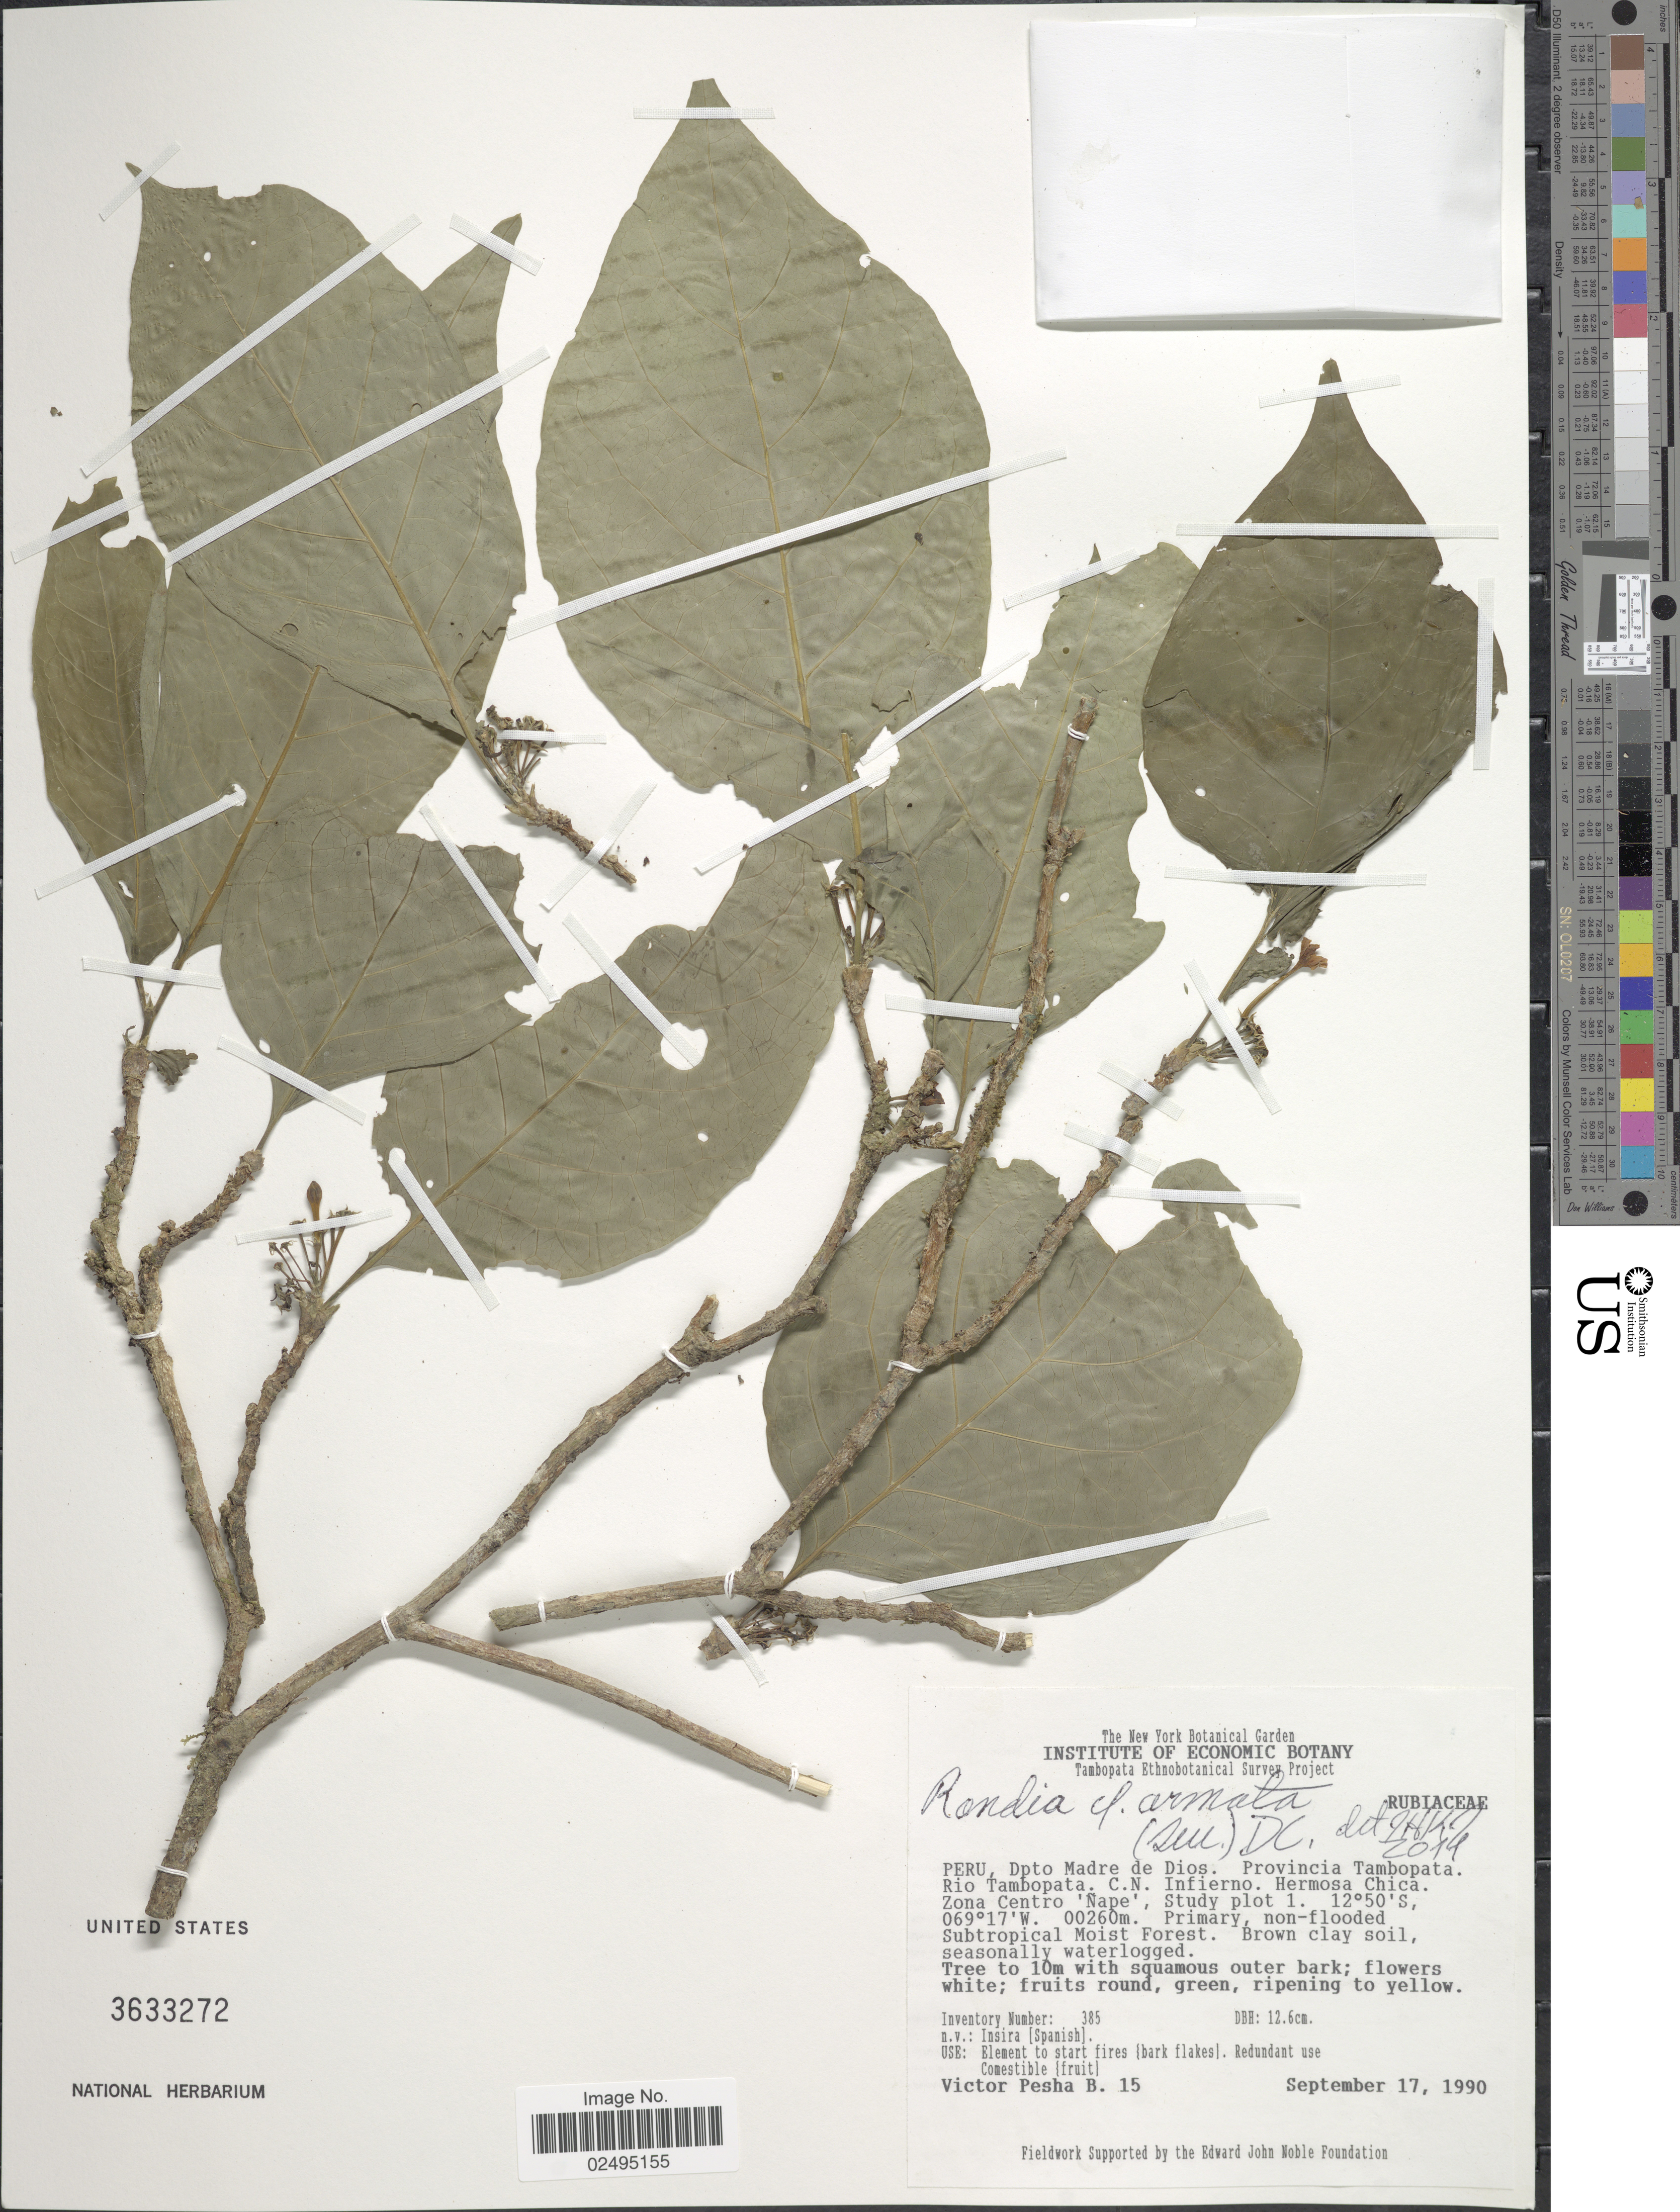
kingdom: Plantae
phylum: Tracheophyta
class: Magnoliopsida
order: Gentianales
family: Rubiaceae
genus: Randia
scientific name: Randia armata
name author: (Sw.) DC.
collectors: V. Pesha B.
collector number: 15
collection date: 1990-09-17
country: Peru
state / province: Madre de Dios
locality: Provincia Tambopata. Rio Tambopata. C.N. Infierno. Hermosa Chica. Zona Centro Nape, Study plot 1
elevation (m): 260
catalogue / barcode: US 3633272